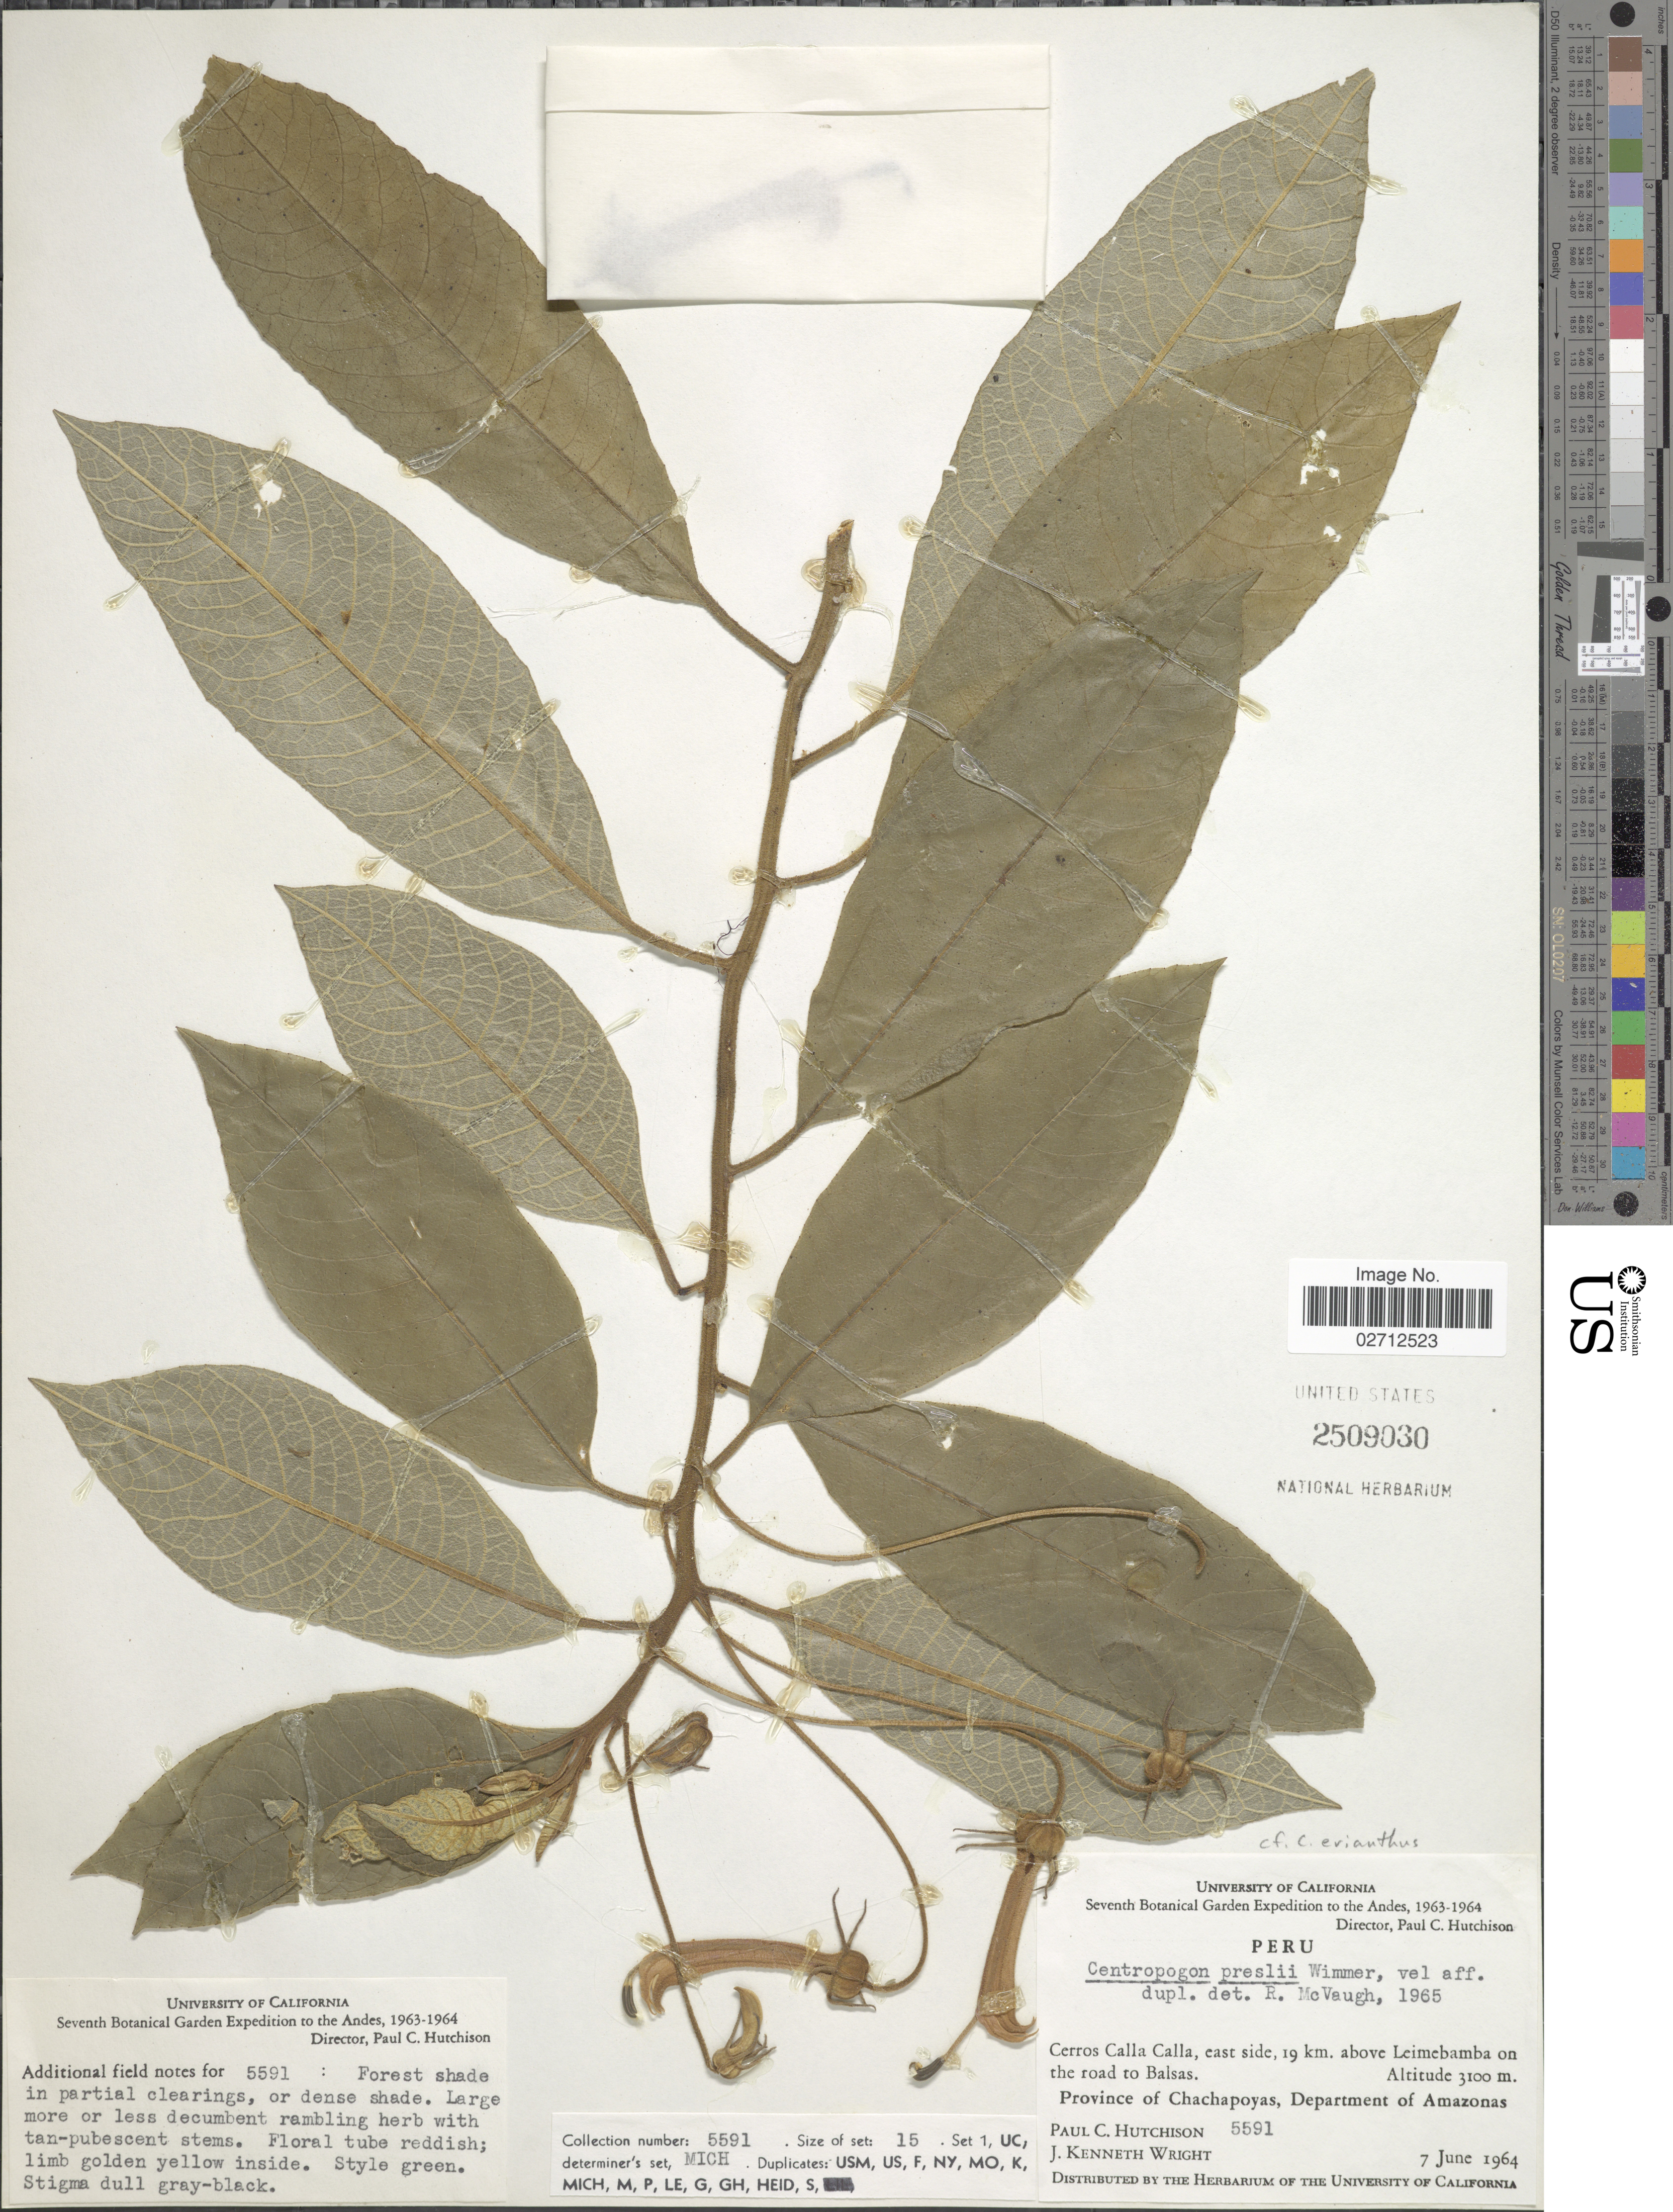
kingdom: Plantae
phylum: Tracheophyta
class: Magnoliopsida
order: Asterales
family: Campanulaceae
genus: Centropogon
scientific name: Centropogon preslii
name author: E. Wimm.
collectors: P. C. Hutchison & J. K. Wright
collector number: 5591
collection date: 1964-06-07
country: Peru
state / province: Amazonas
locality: The Andes, Cerros Calla Calla, east side, 18 km above Leimebamba on the road to Balsas, Province of Chachapoyas, Department of Amazonas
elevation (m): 3100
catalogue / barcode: US 2509030